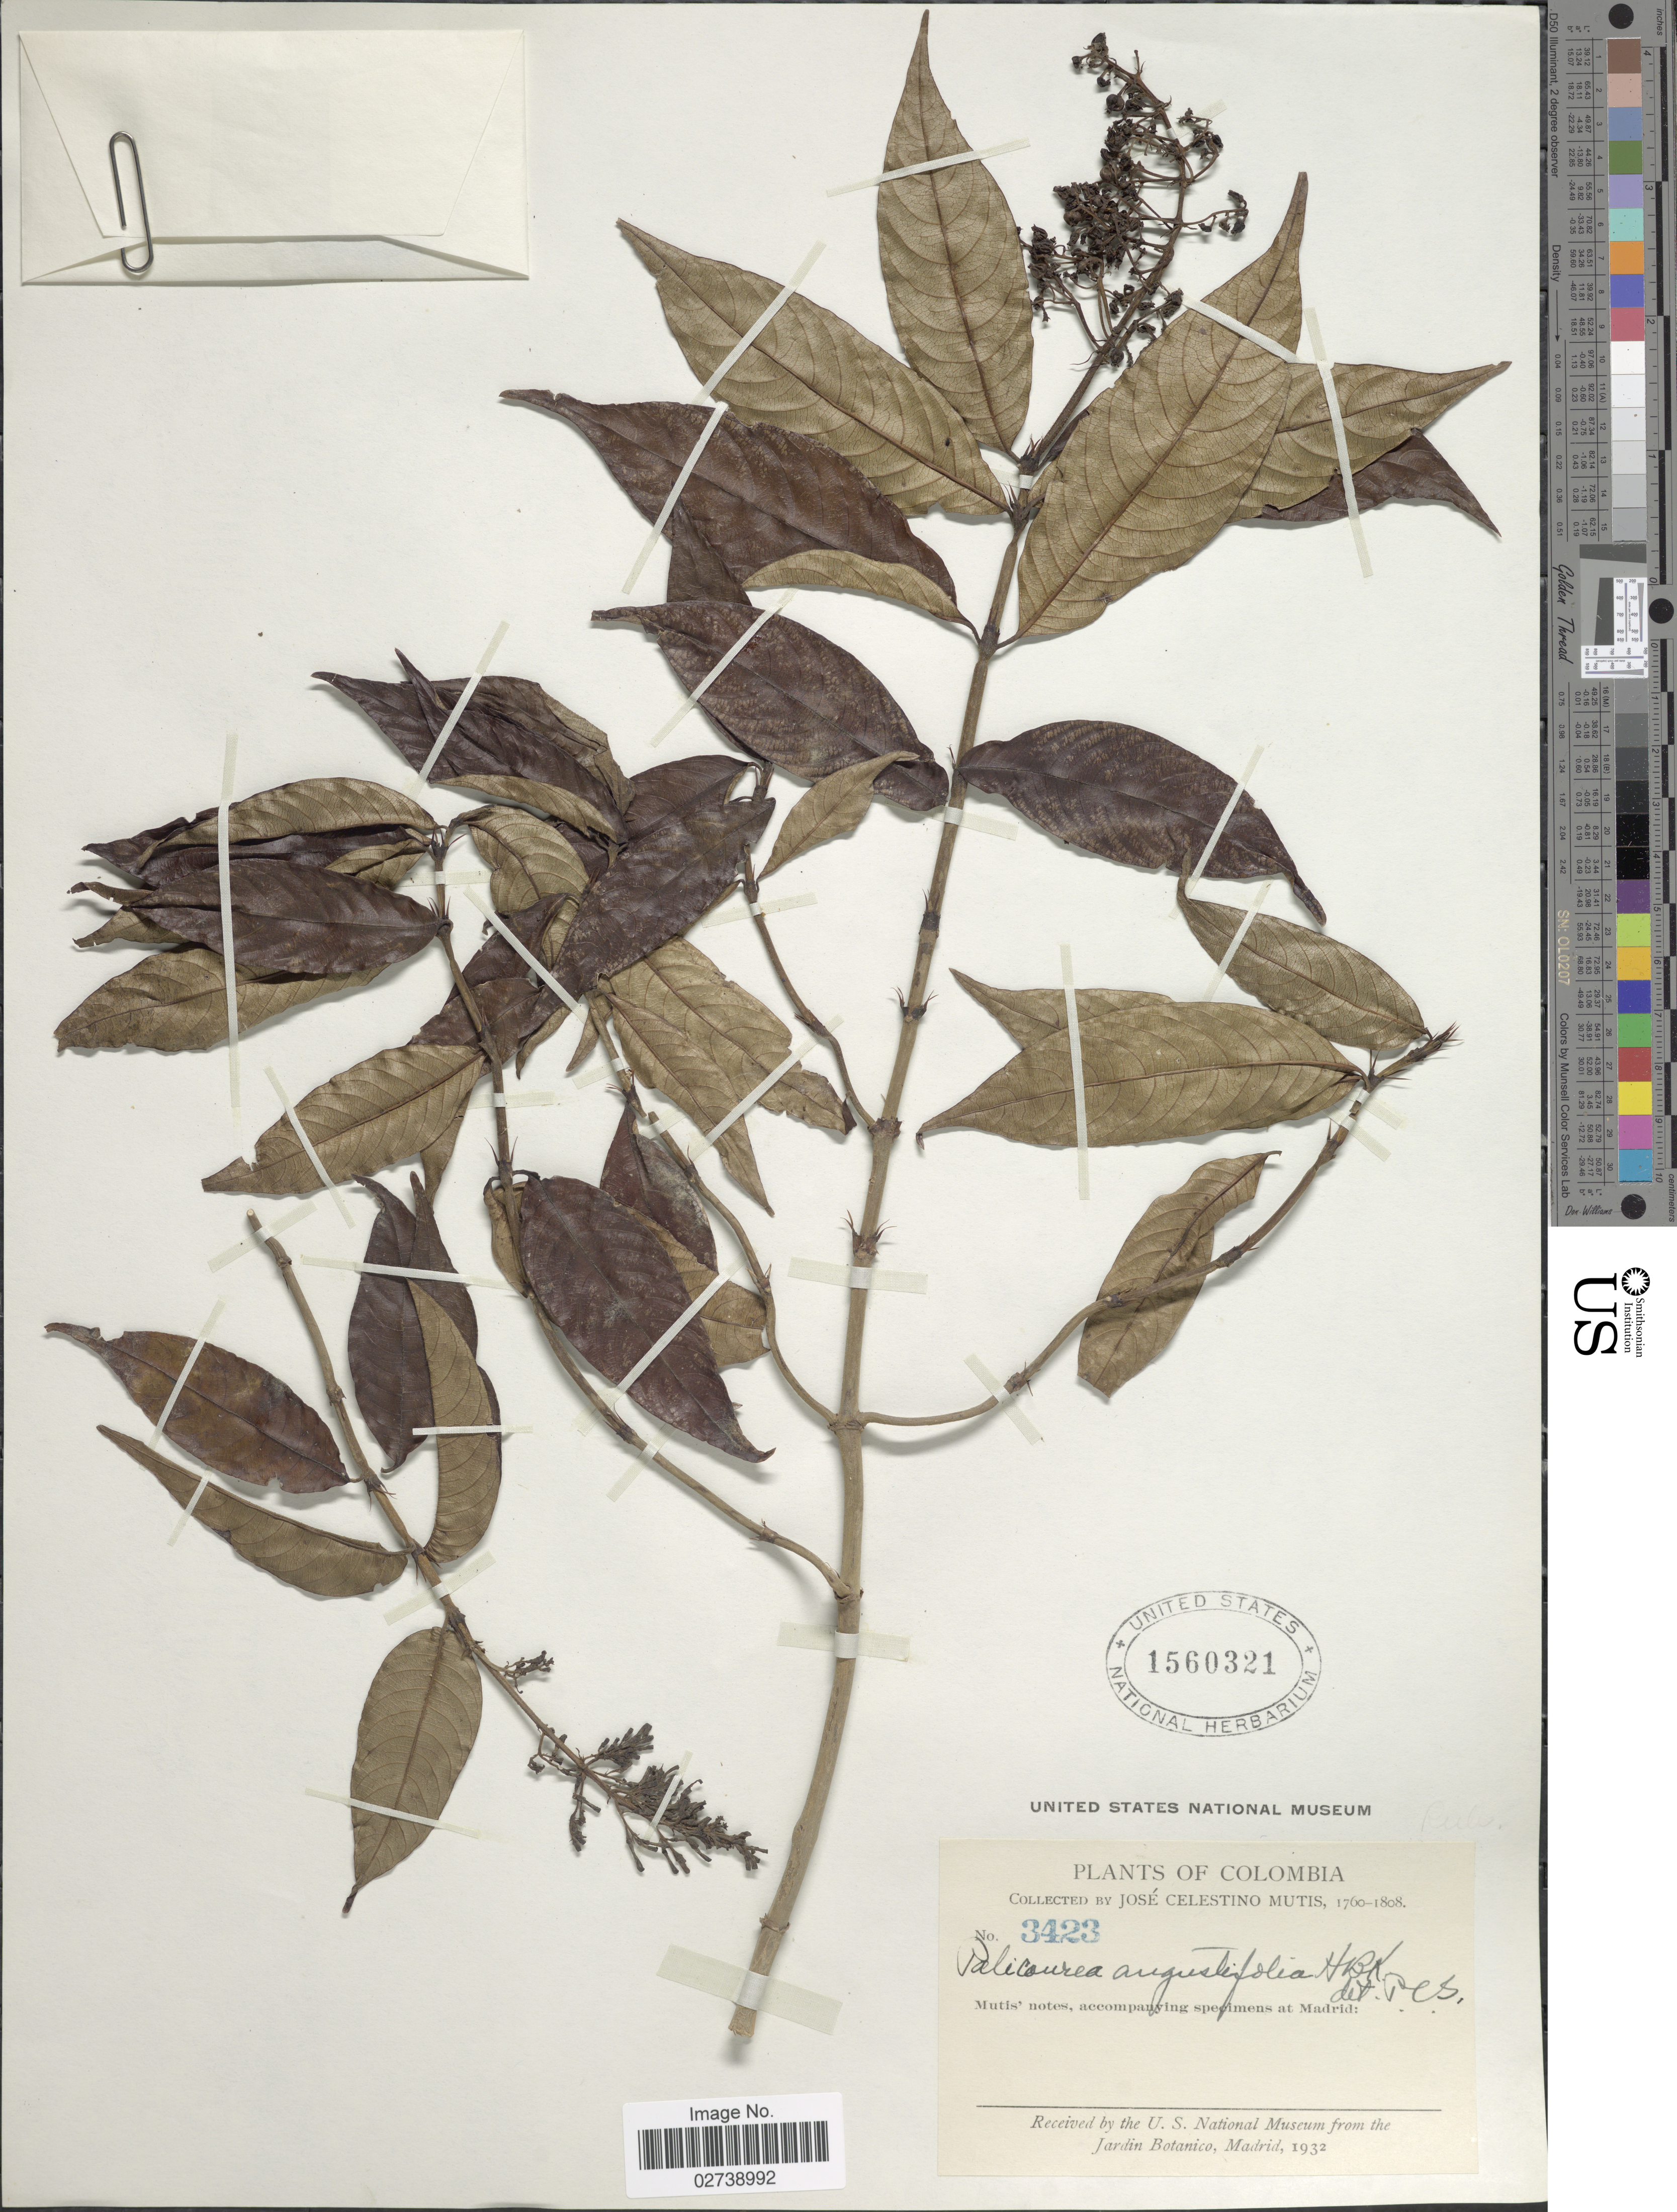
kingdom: Plantae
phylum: Tracheophyta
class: Magnoliopsida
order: Gentianales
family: Rubiaceae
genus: Palicourea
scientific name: Palicourea angustifolia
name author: Kunth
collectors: J. C. B. Mutis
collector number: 3423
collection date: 1760/1808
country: Colombia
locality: Colombia.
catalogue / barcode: US 1560321